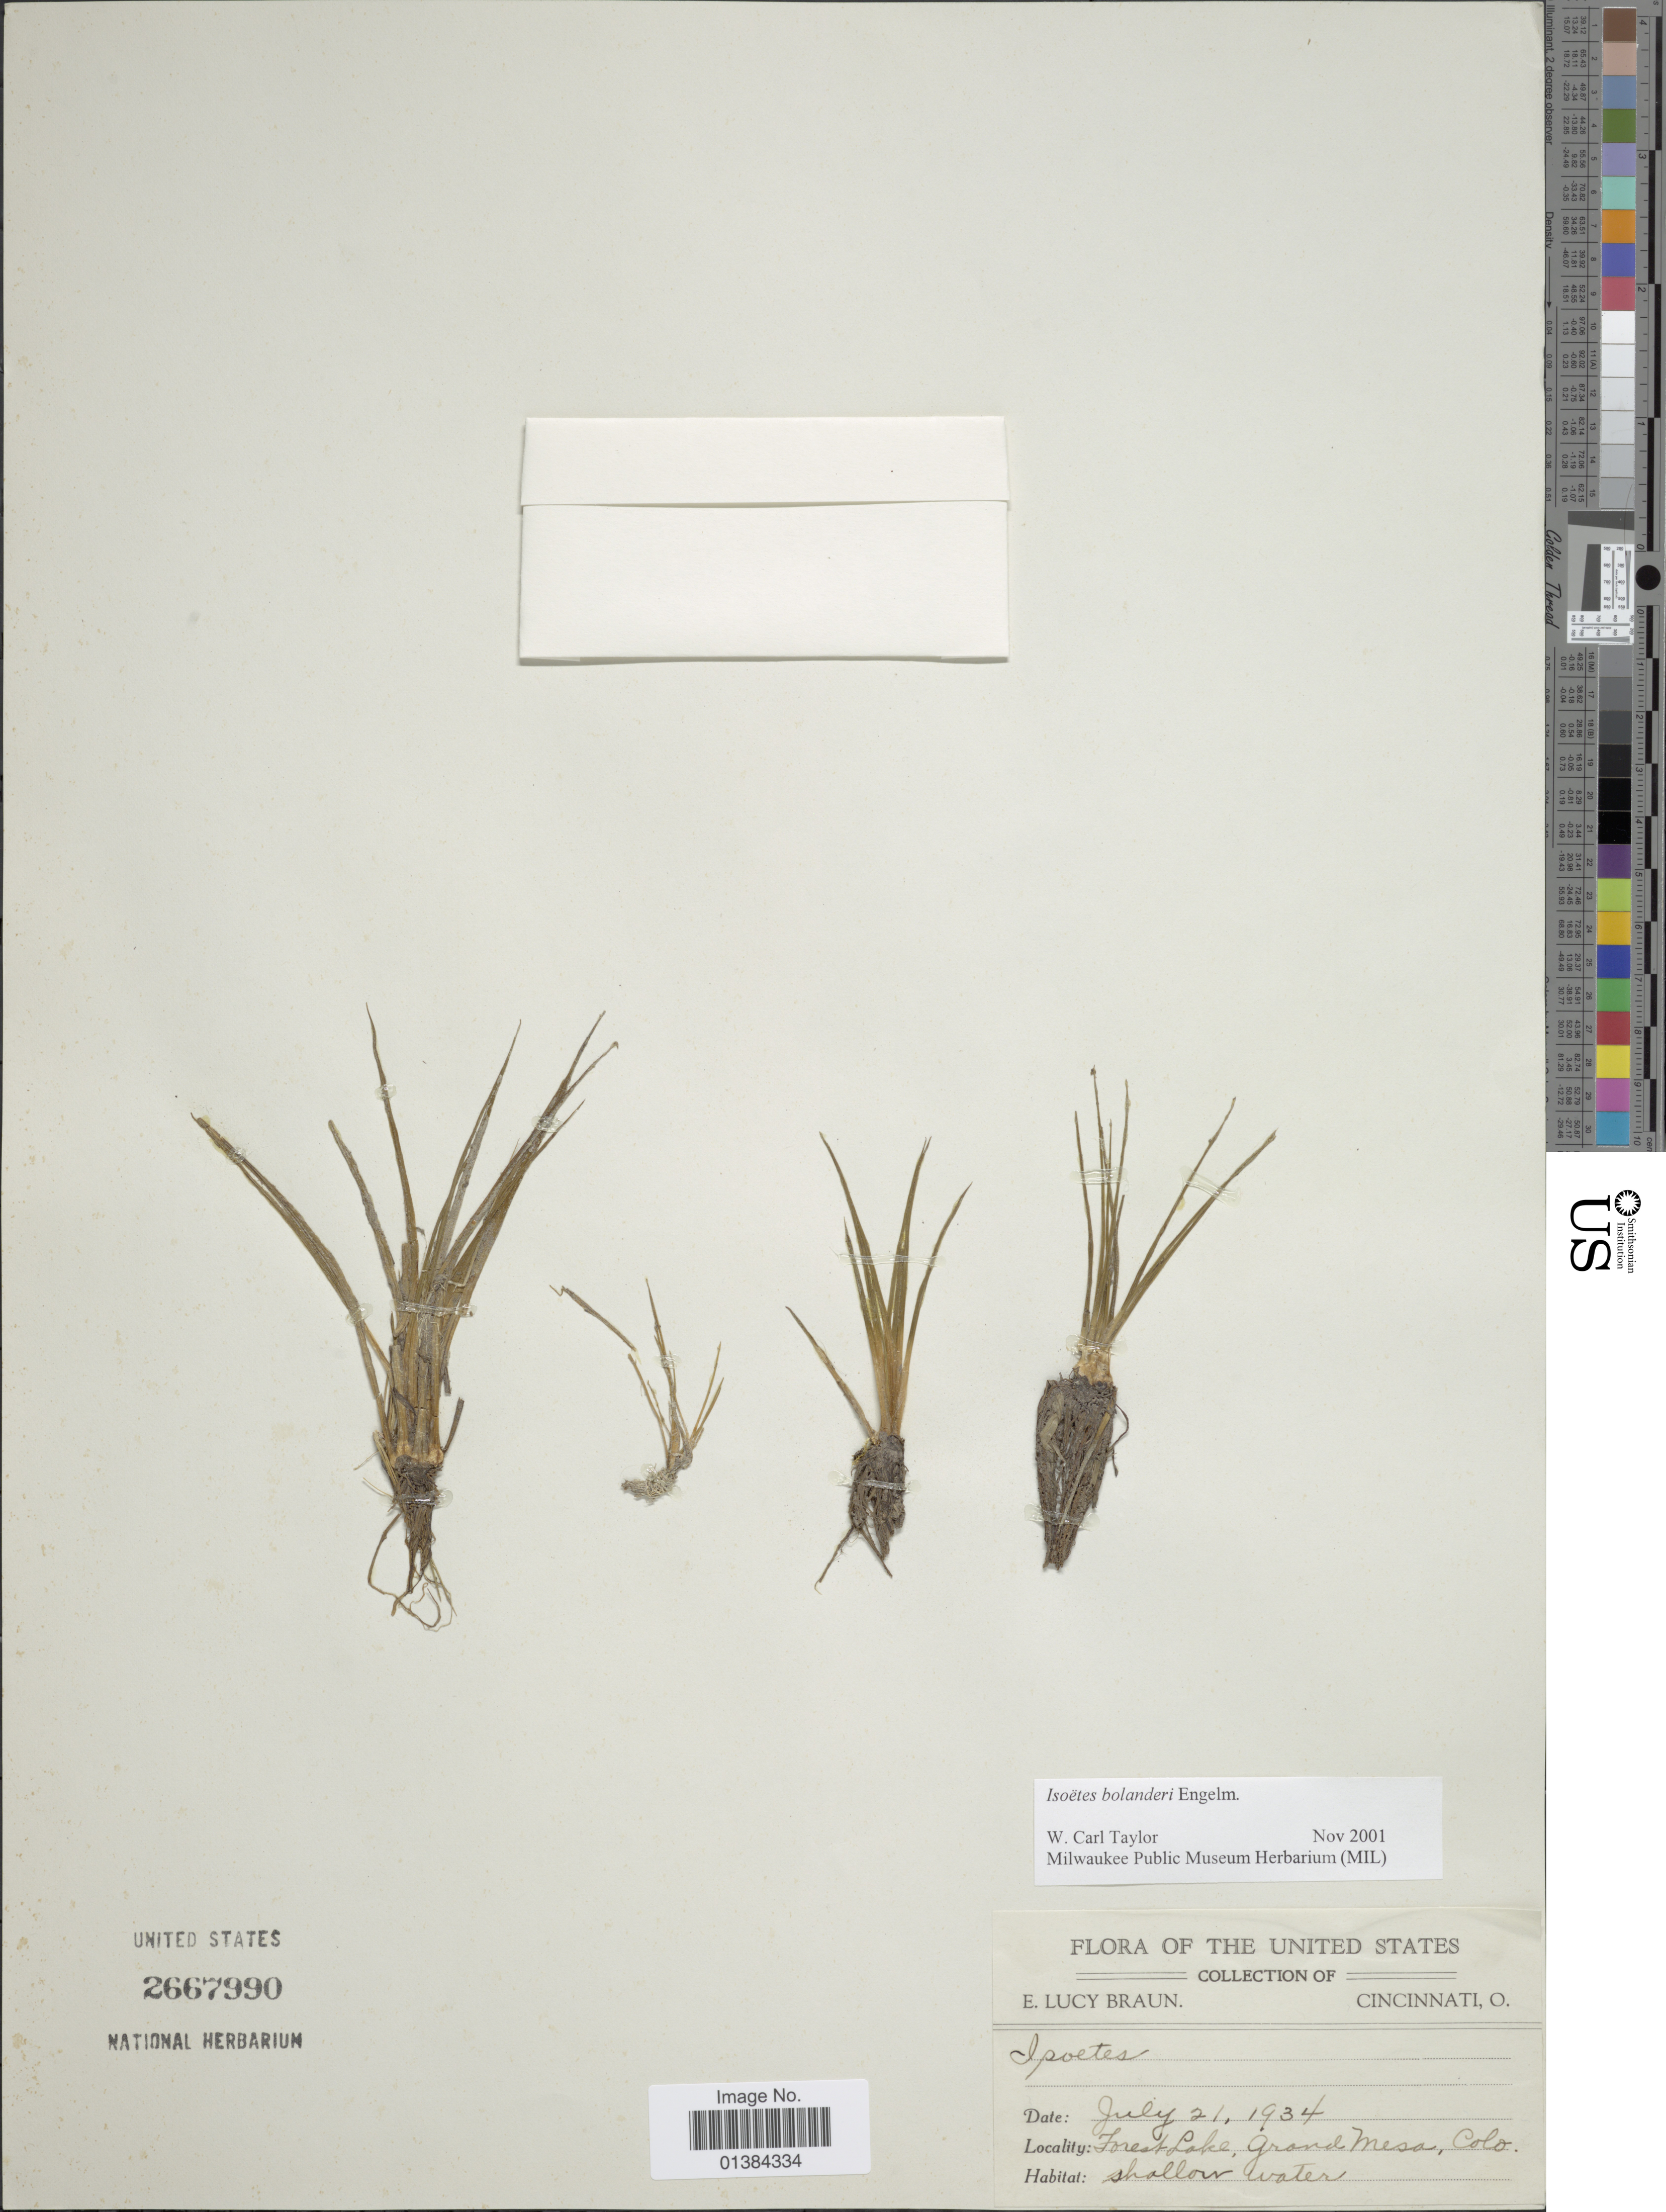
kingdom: Plantae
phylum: Tracheophyta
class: Lycopodiopsida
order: Isoetales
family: Isoetaceae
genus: Isoetes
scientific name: Isoetes bolanderi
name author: Engelm.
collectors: E. L. Braun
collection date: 1934-07-21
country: United States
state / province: Colorado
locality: Forest Lake, Grand Mesa.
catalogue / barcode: US 2667990